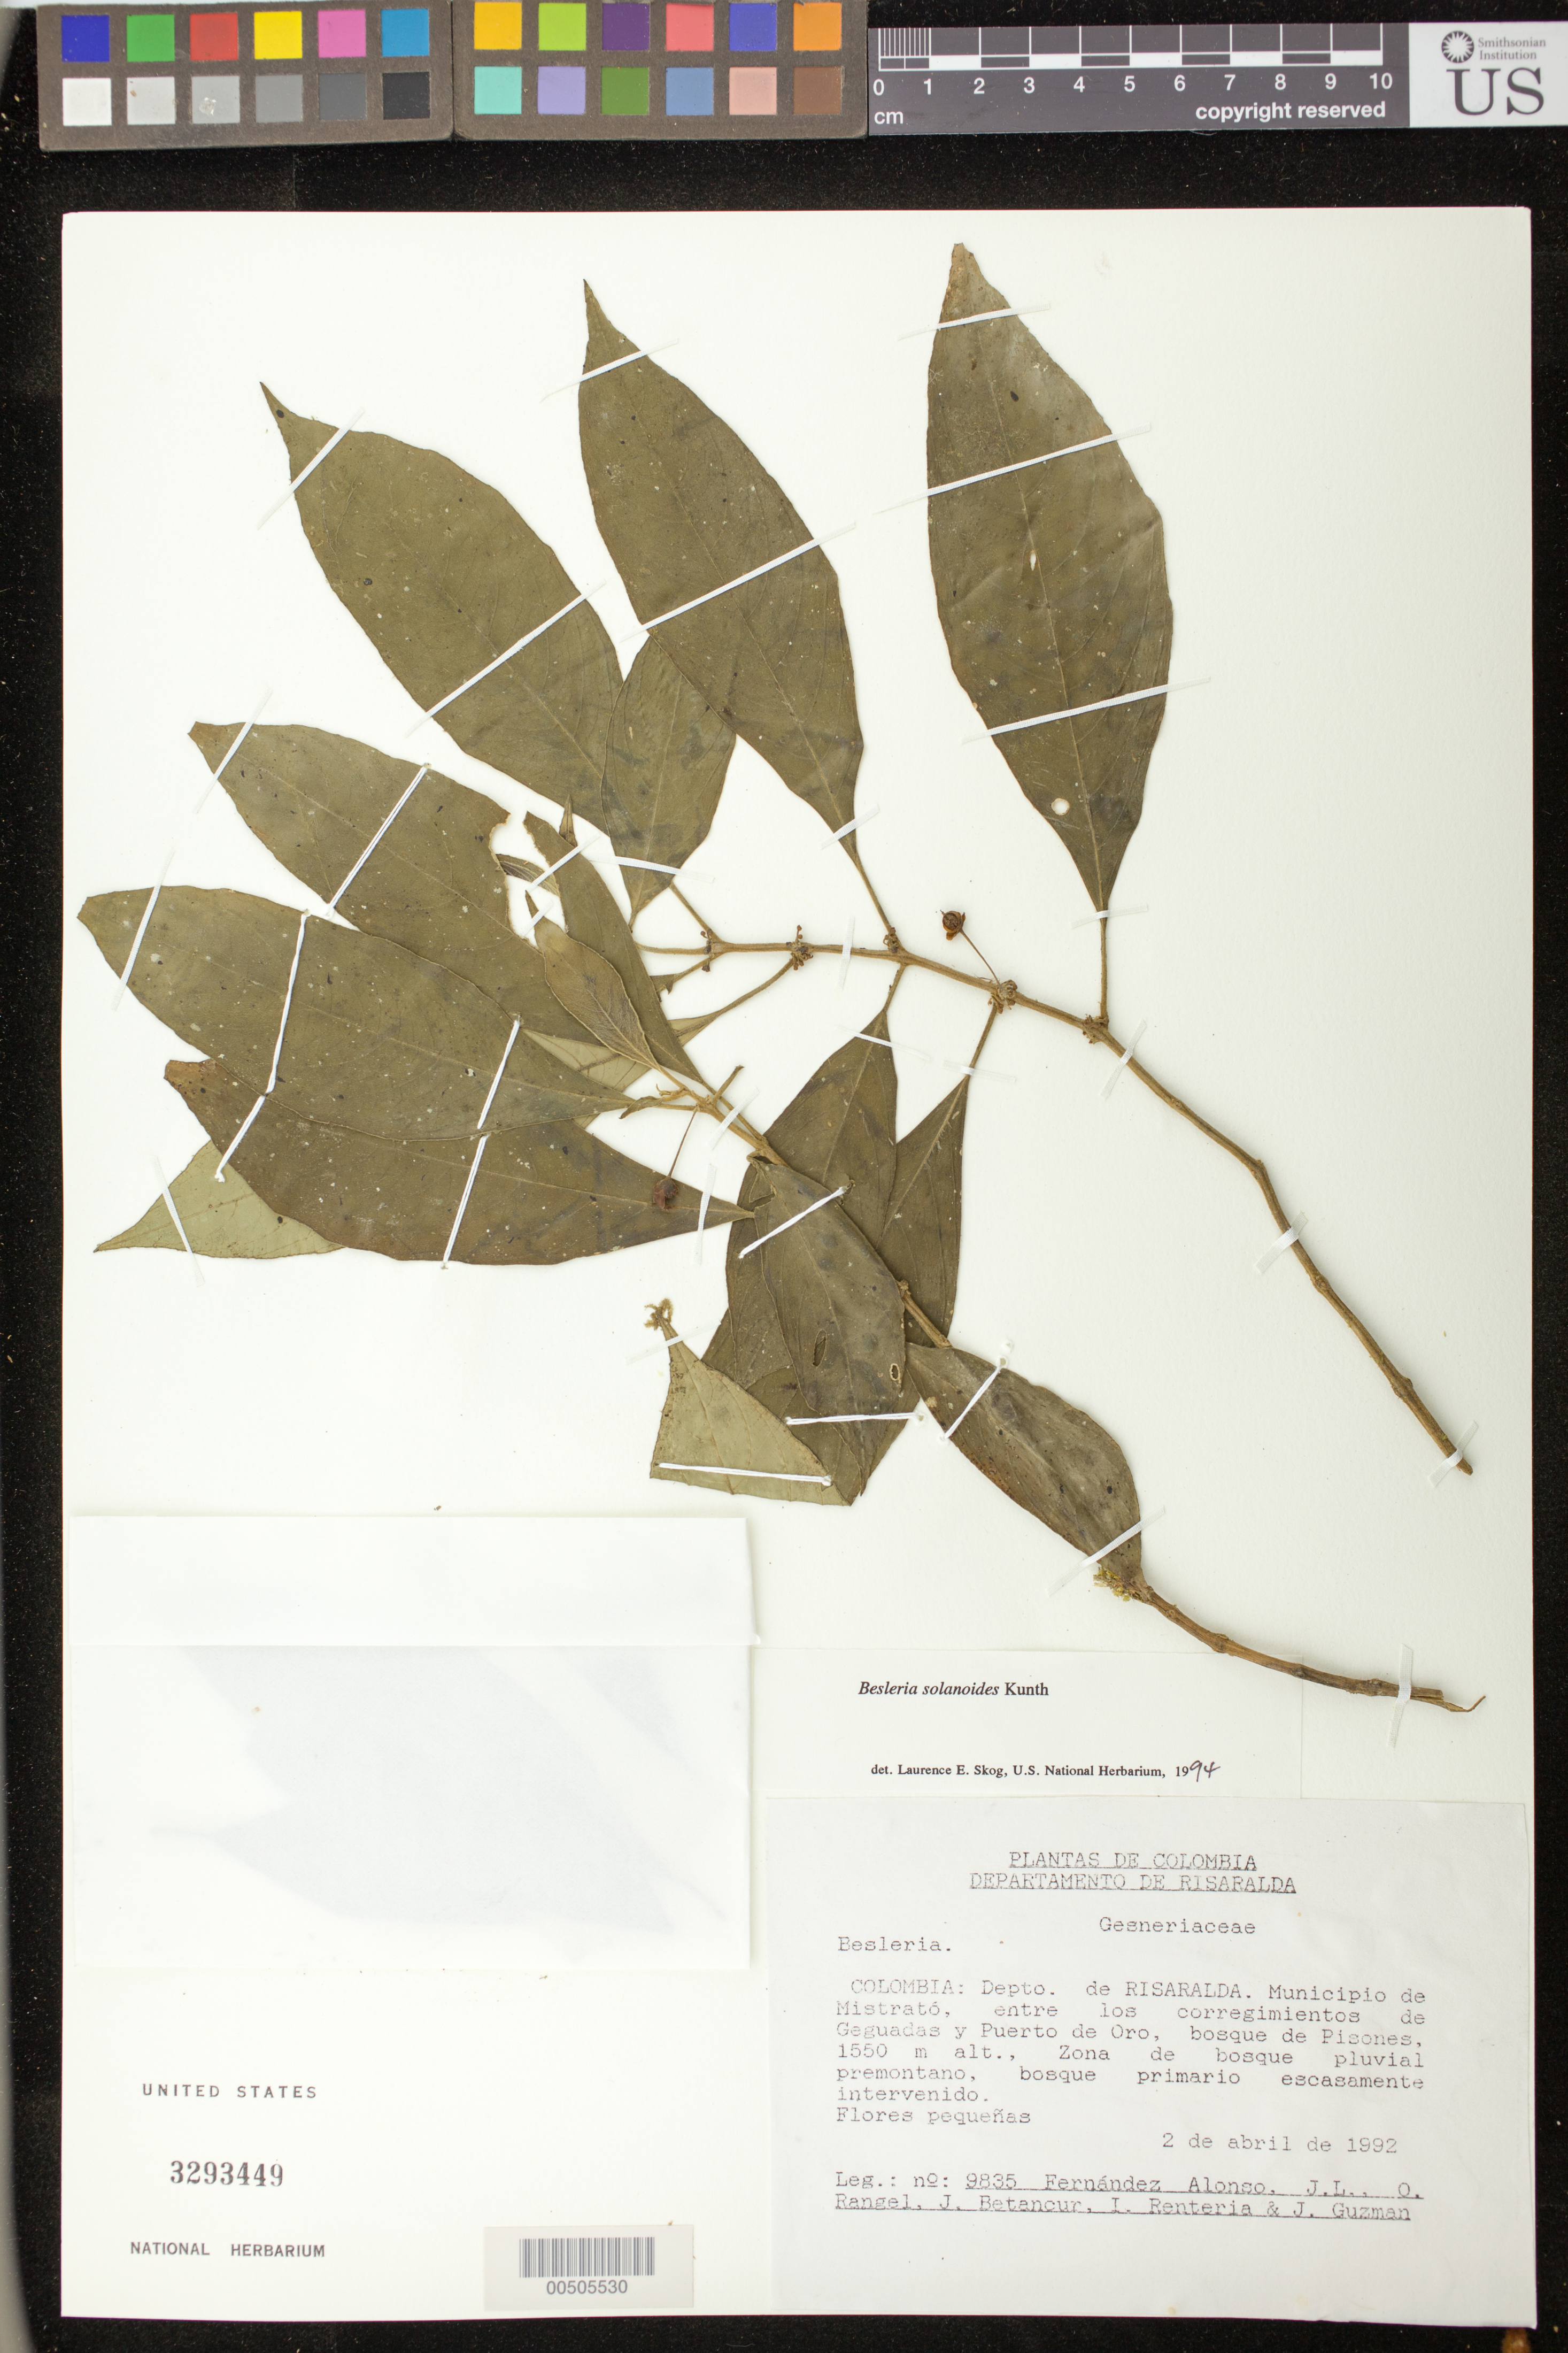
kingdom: Plantae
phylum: Tracheophyta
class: Magnoliopsida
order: Lamiales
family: Gesneriaceae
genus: Besleria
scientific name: Besleria solanoides var. solanoides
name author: Kunth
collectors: J. L. Fernández-Alonso, J. O. Rangel Ch., J. C. Betancur, I. Renteria & J. Guzman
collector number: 9835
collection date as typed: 02 Apr 1992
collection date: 1992-04-02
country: Colombia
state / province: Risaralda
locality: Municipio de Mistrató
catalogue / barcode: US 3293449